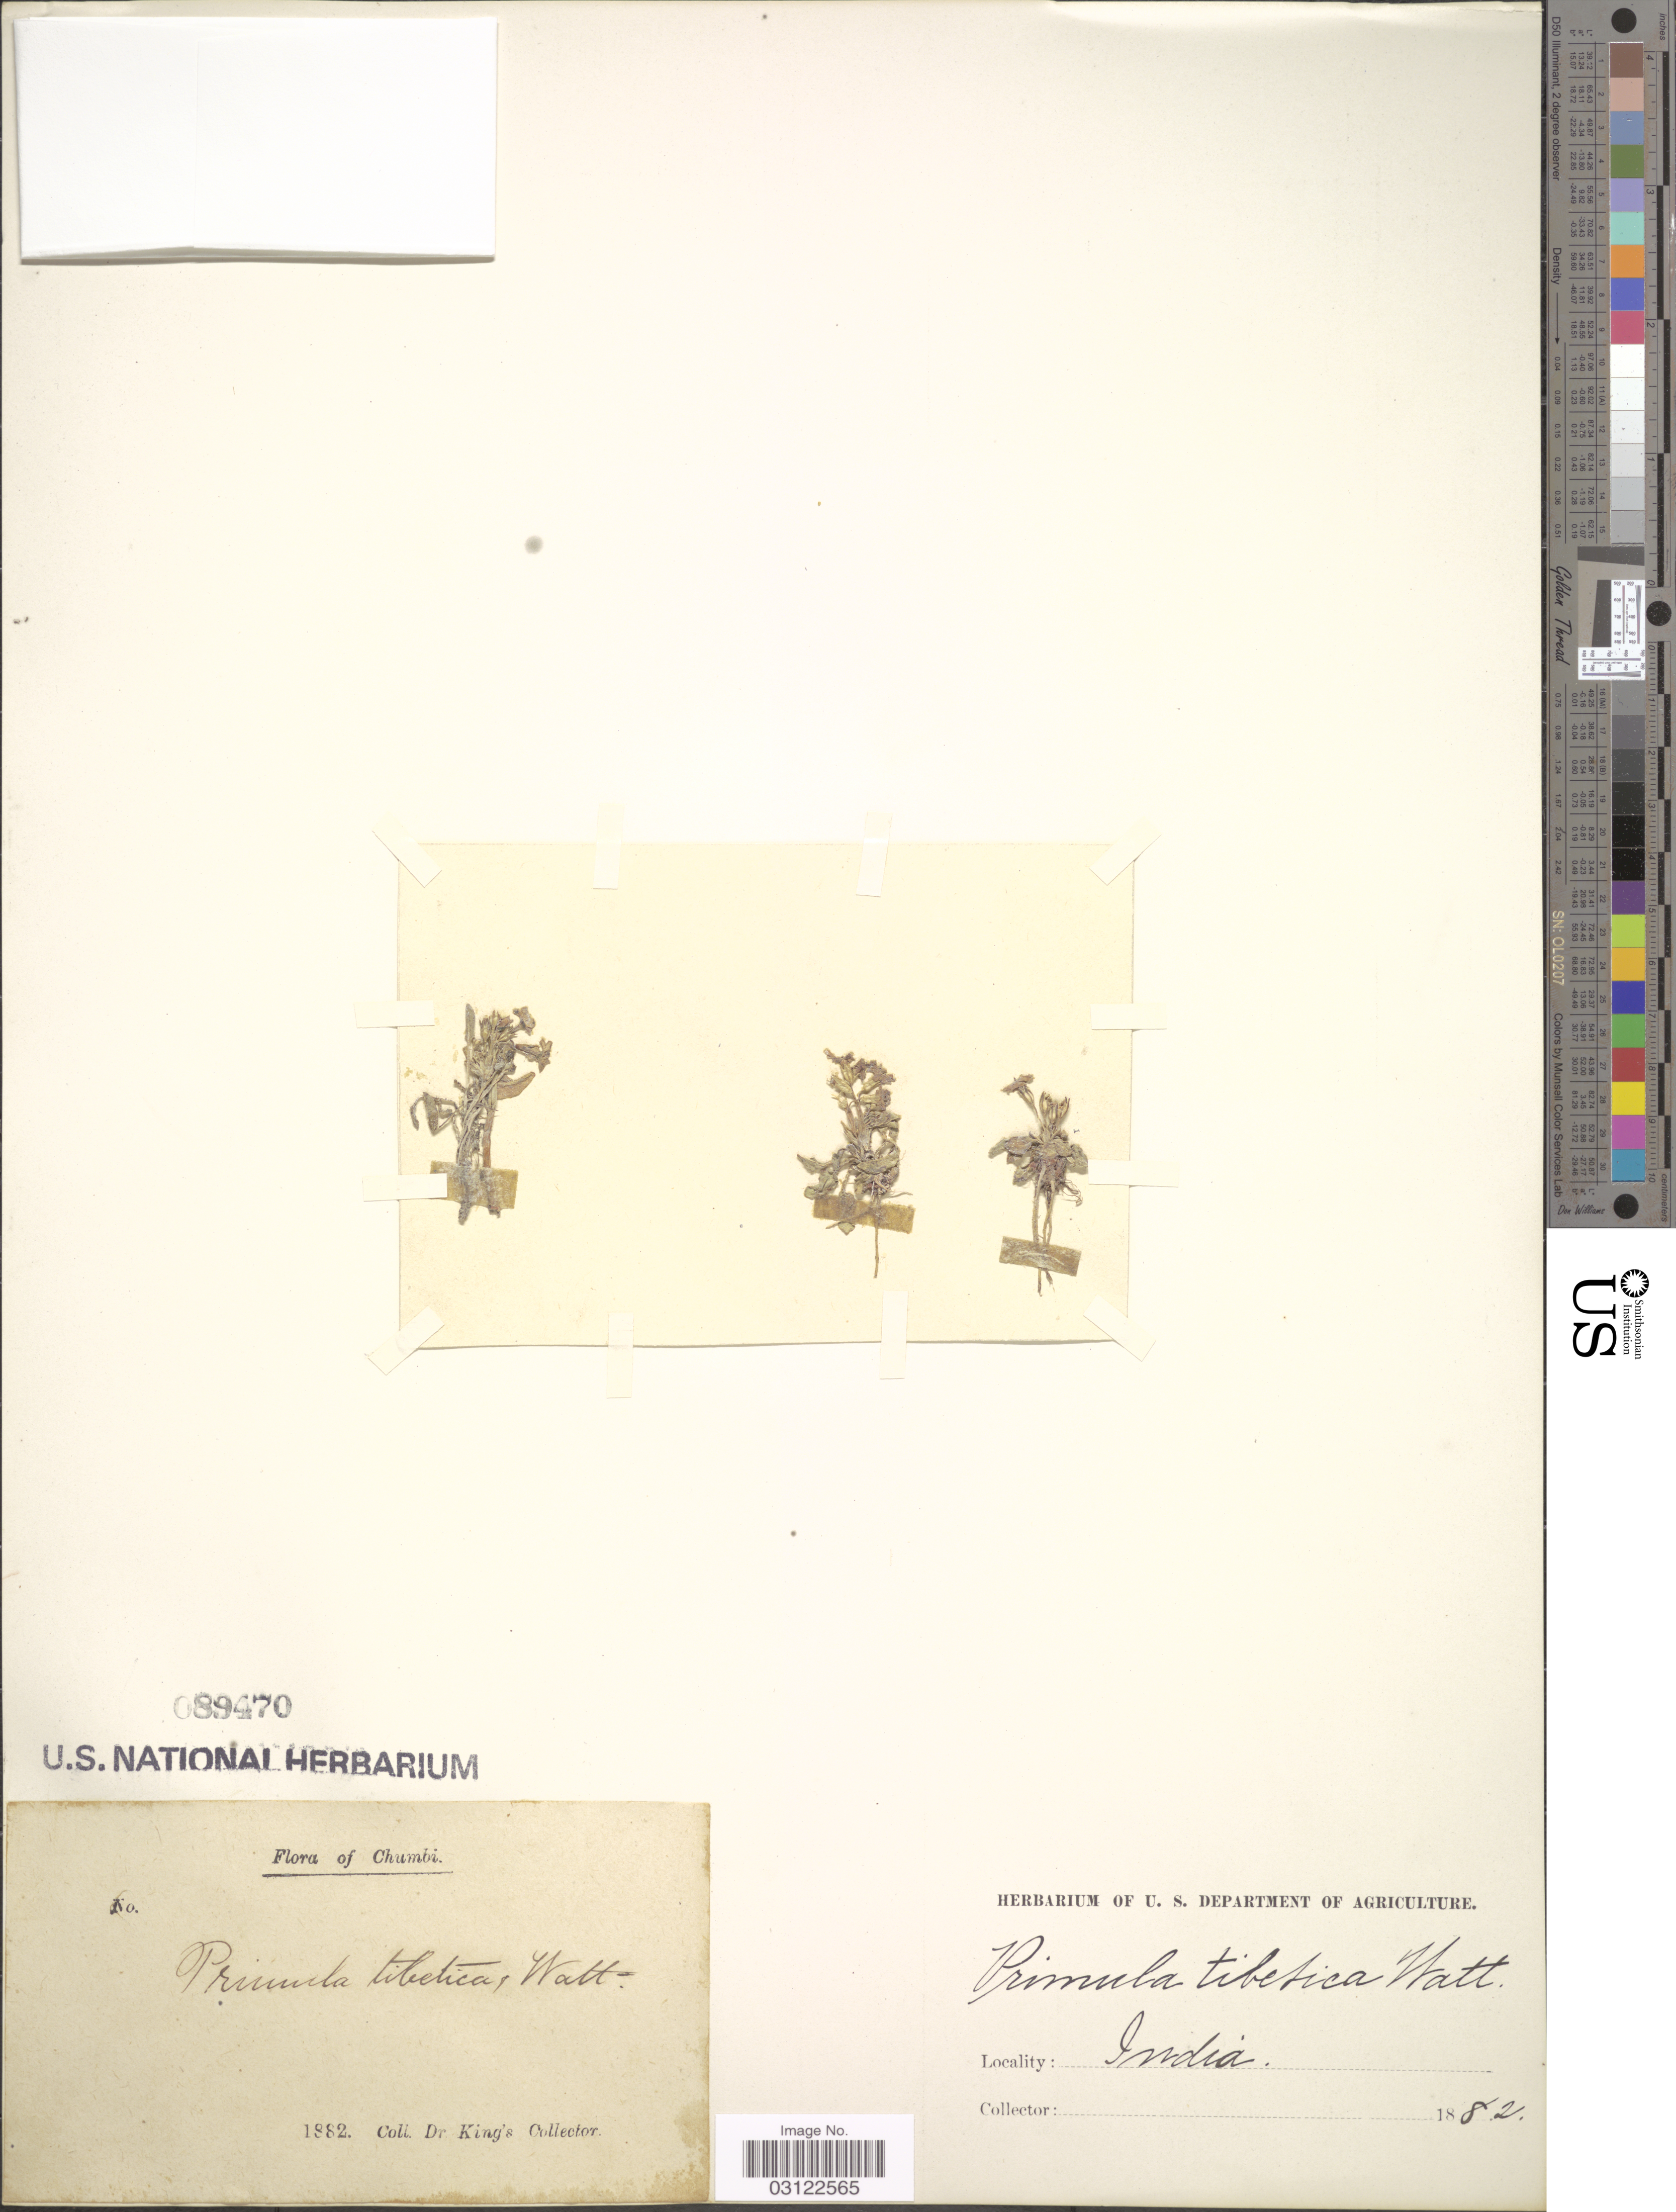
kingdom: Plantae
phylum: Tracheophyta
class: Magnoliopsida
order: Ericales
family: Primulaceae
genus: Primula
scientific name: Primula tibetica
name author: Watt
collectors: Dr. King's collector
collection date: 1882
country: India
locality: Chumbi.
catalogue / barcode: US 89470